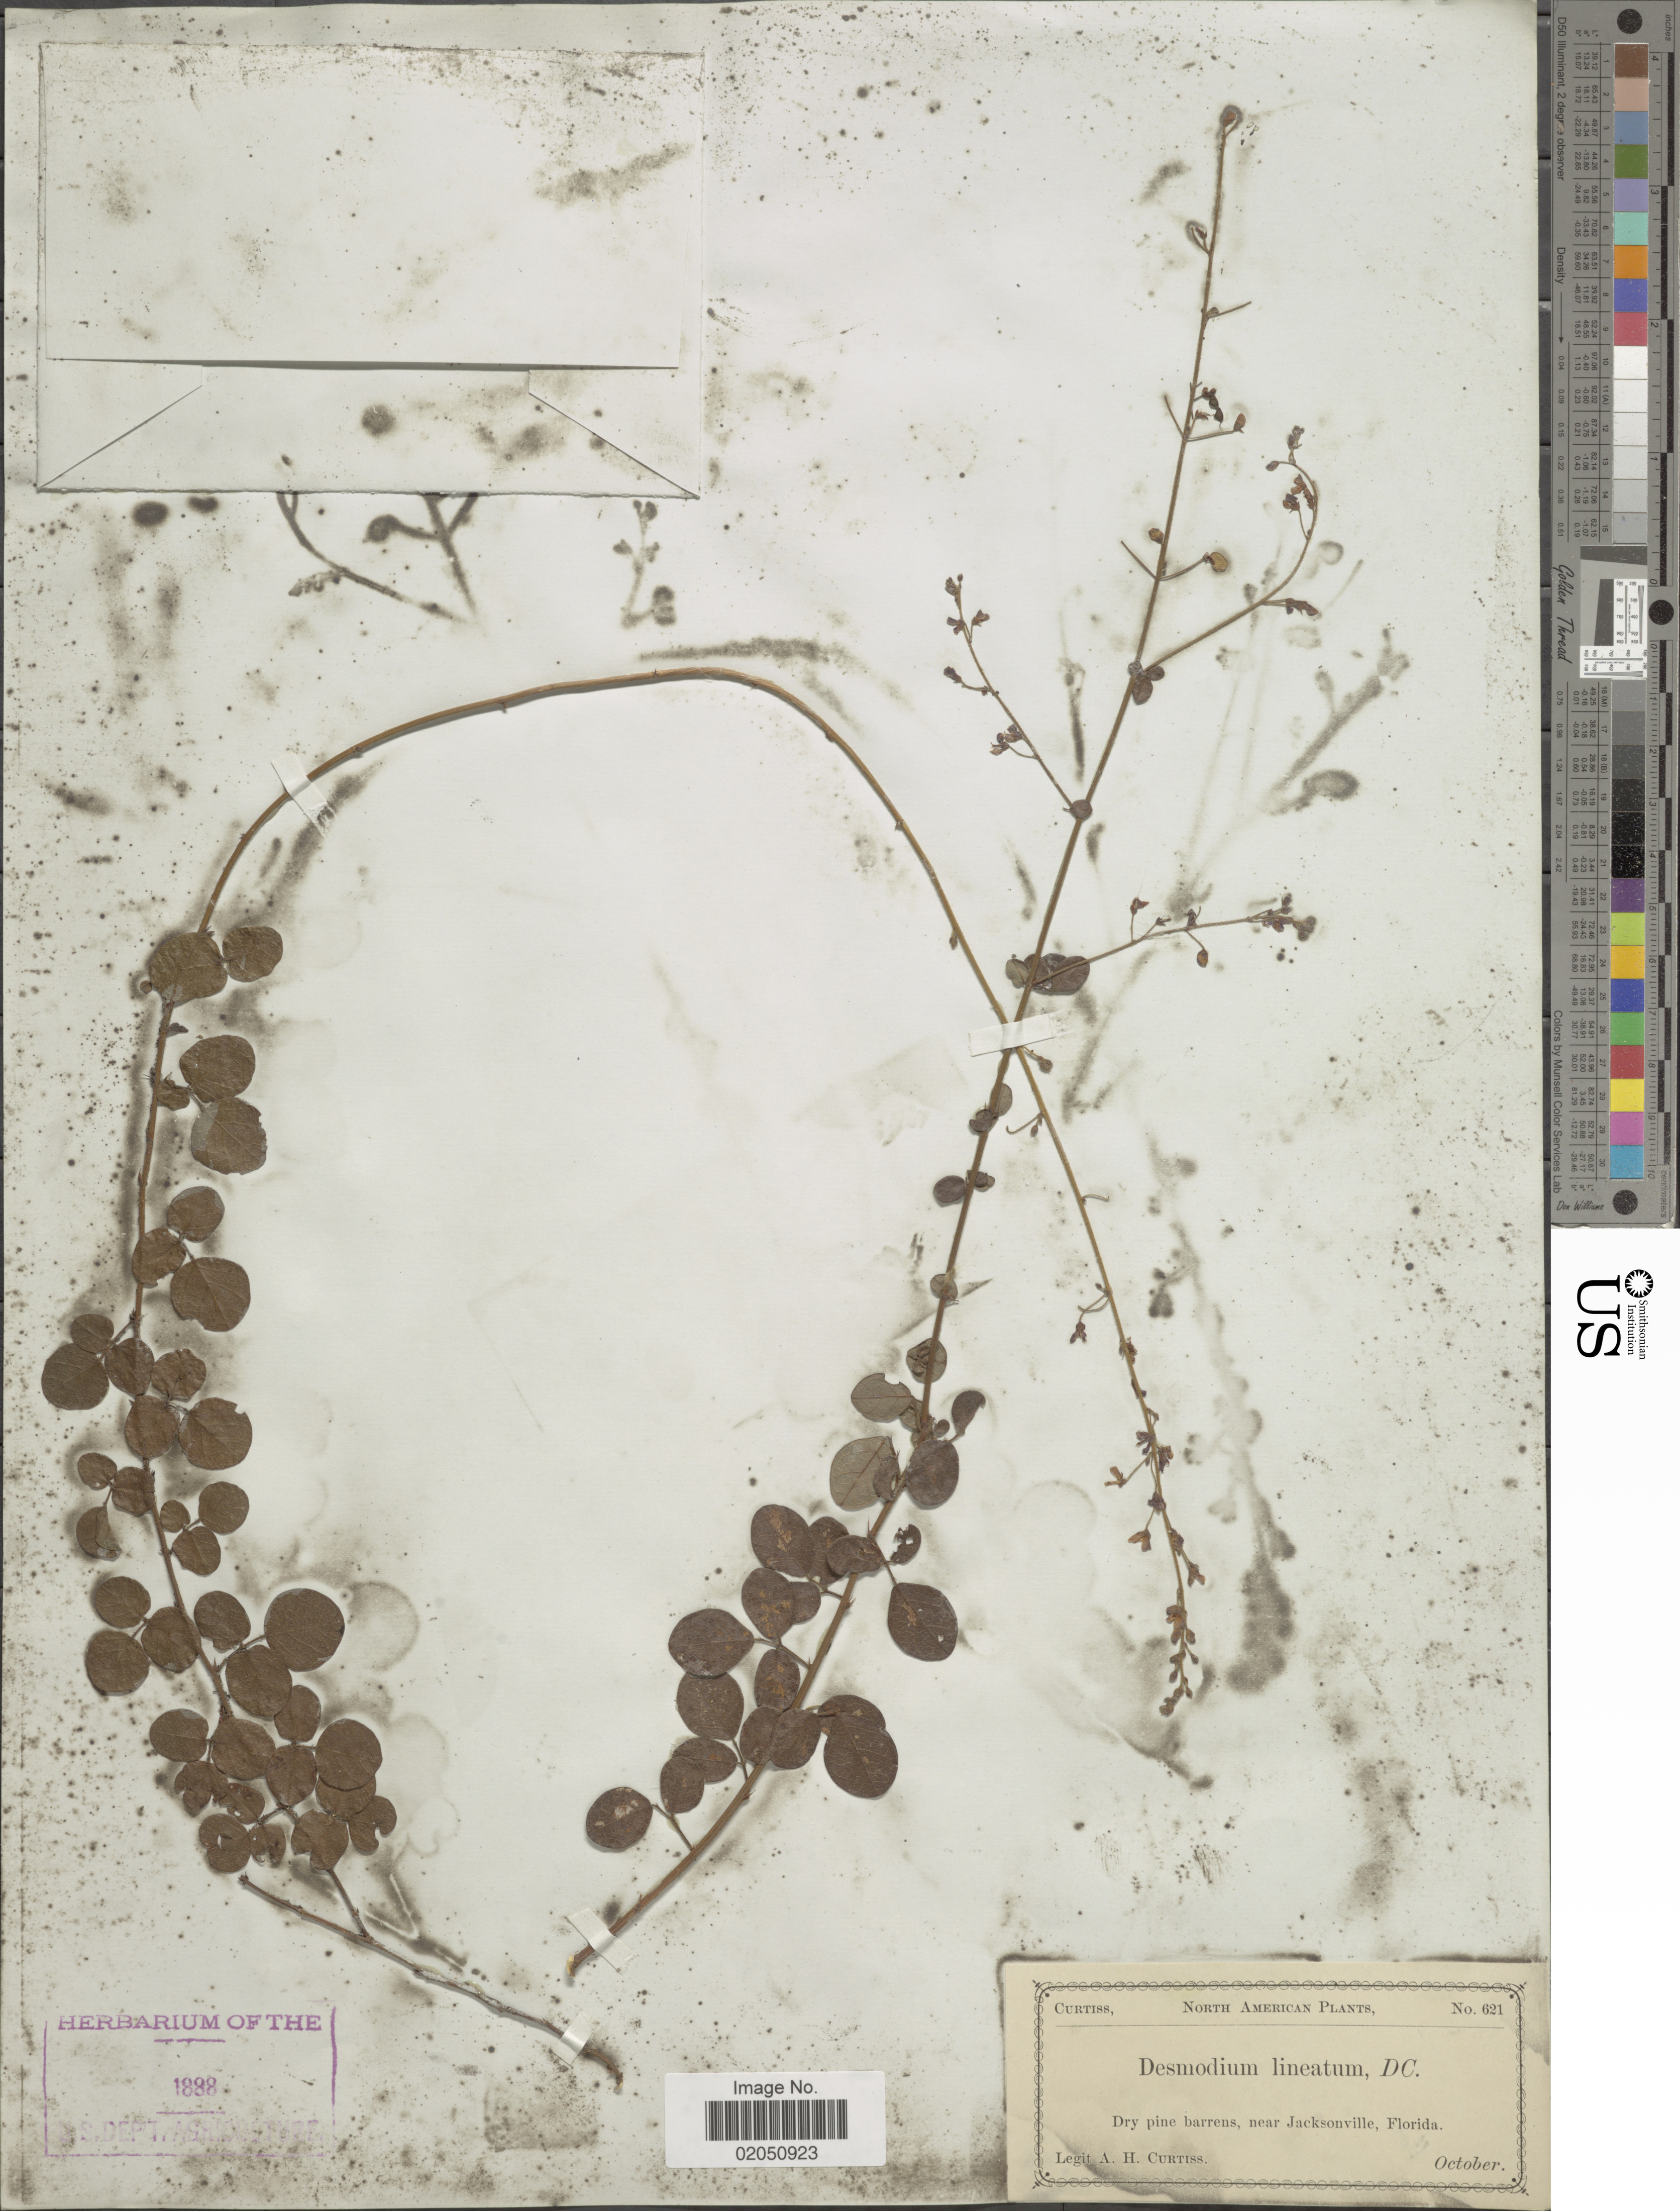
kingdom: Plantae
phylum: Tracheophyta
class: Magnoliopsida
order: Fabales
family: Fabaceae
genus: Desmodium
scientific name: Desmodium lineatum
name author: DC.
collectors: A. H. Curtiss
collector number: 621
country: United States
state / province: Florida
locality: Dry pine barrens, near Jacksonville